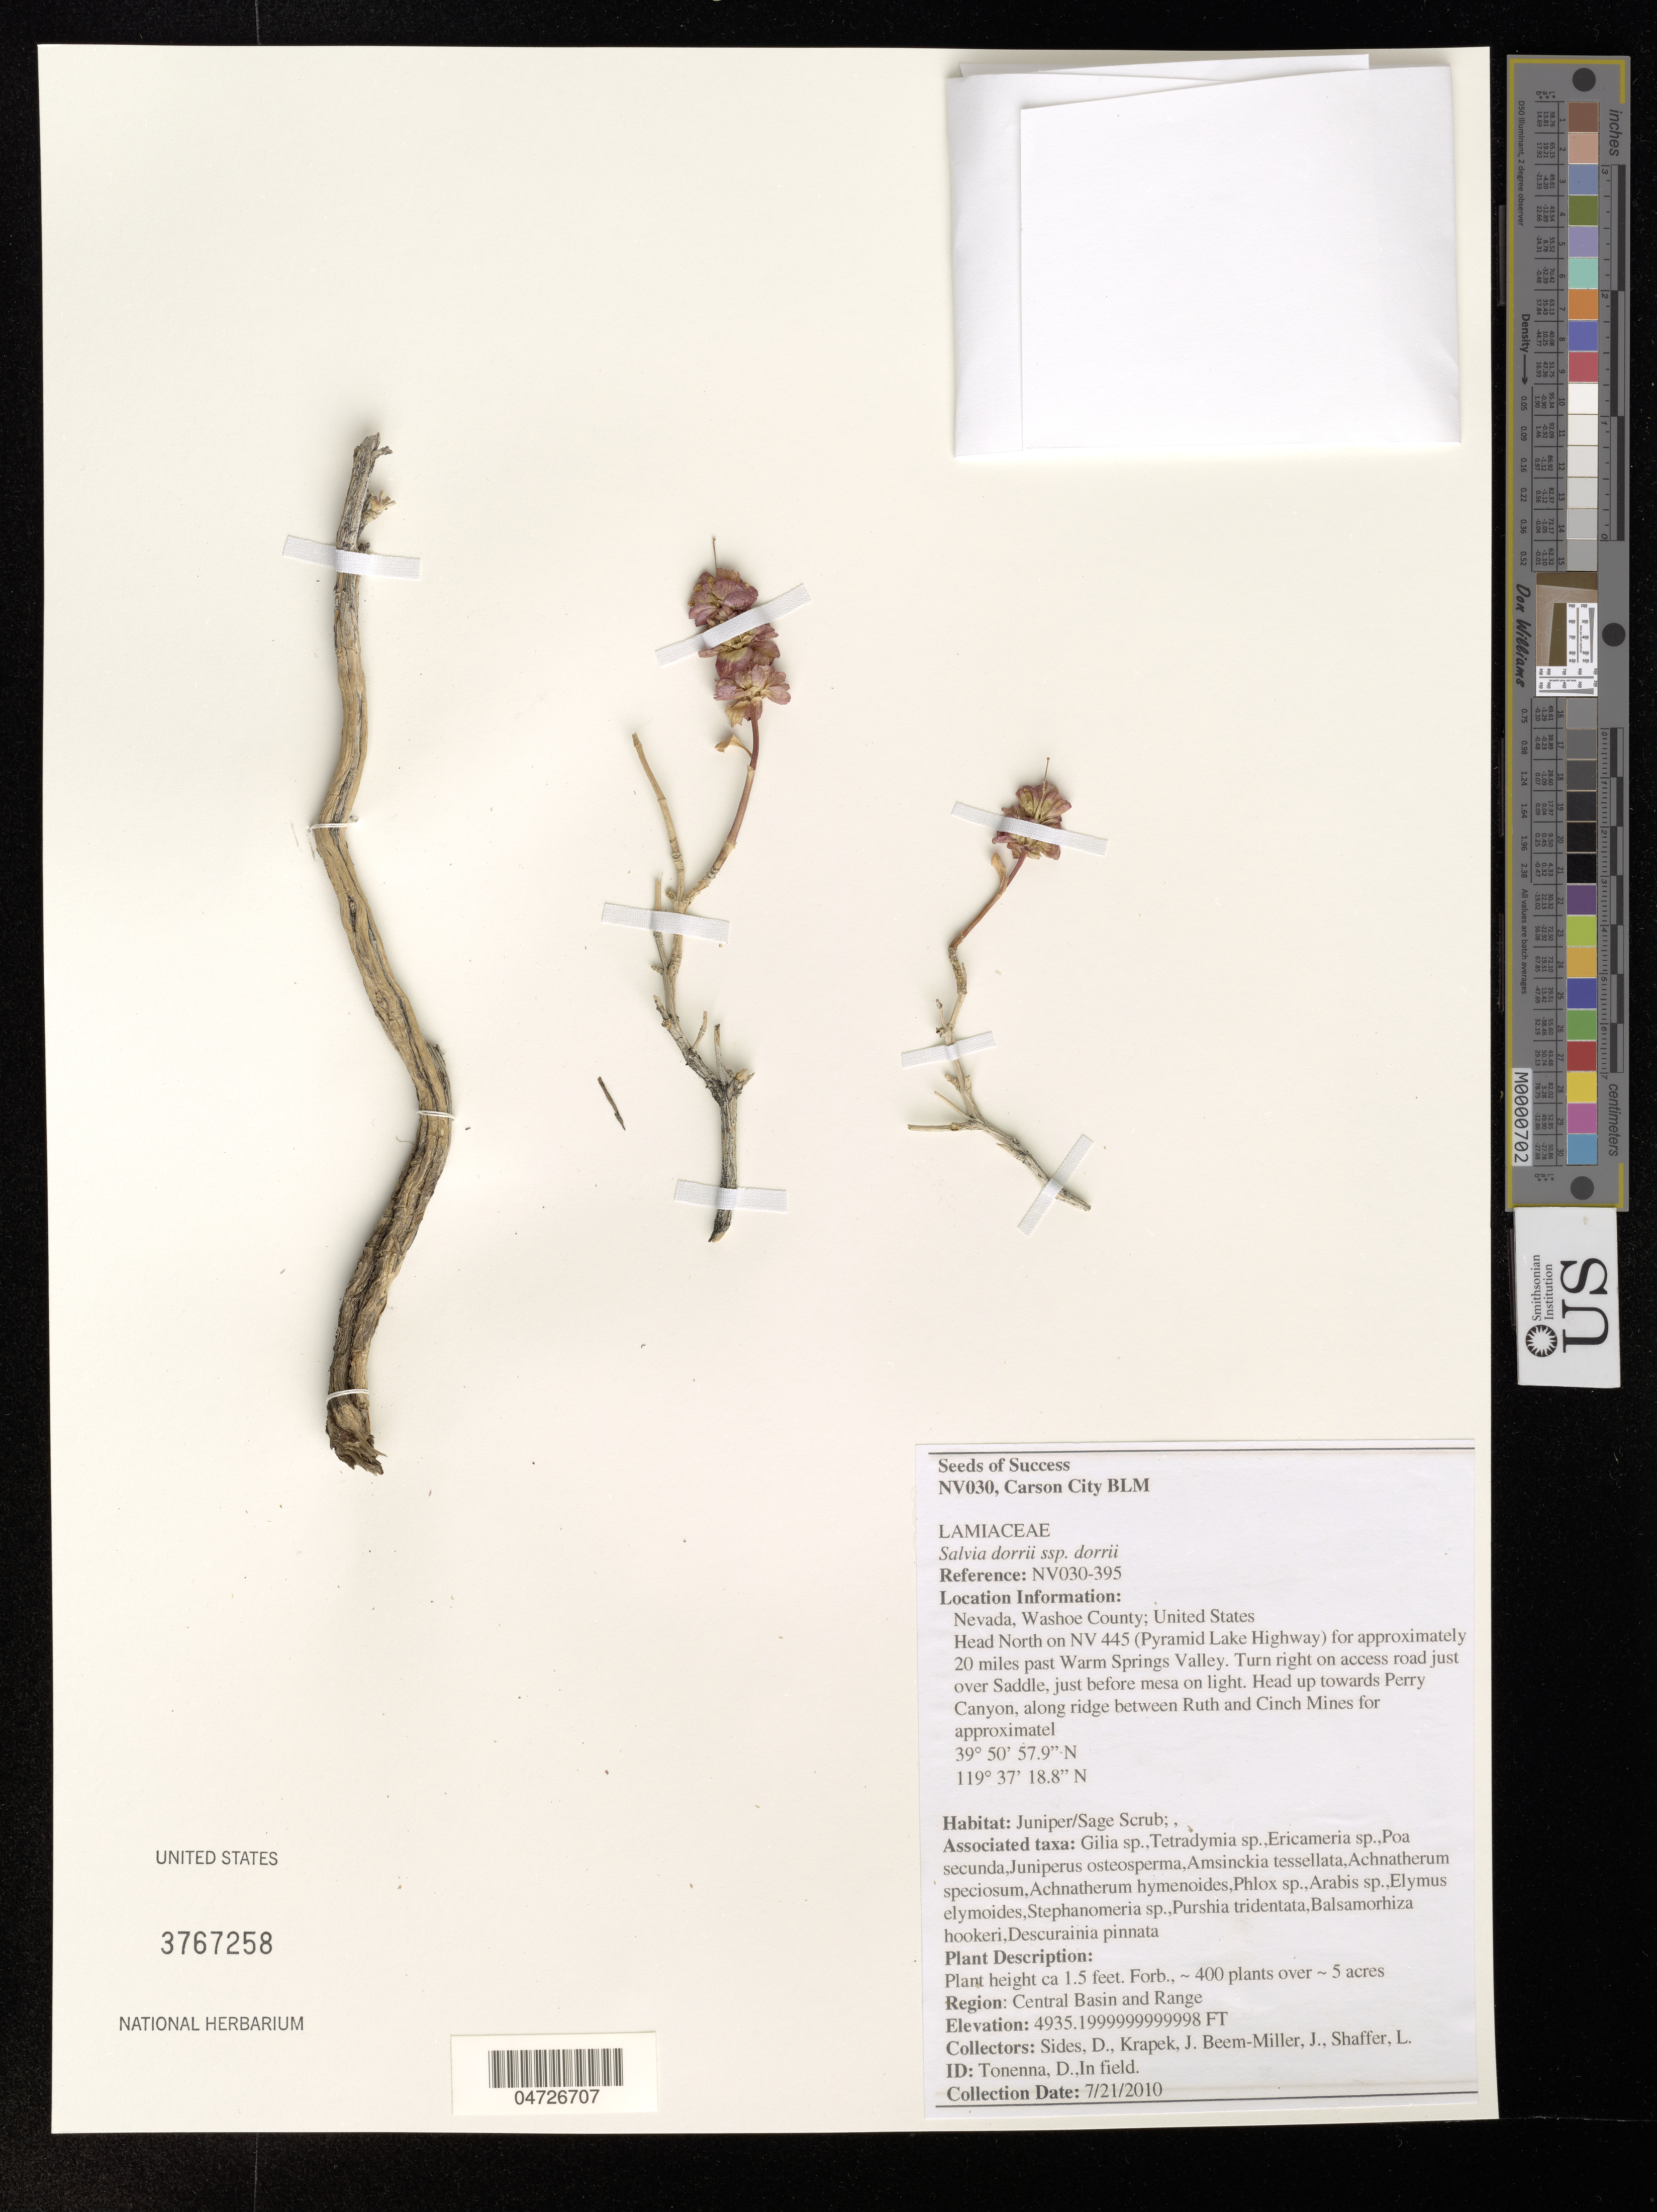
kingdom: Plantae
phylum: Tracheophyta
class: Magnoliopsida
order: Lamiales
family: Lamiaceae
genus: Salvia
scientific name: Salvia dorrii subsp. dorrii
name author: (Kellogg) Abrams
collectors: D. Sides, J. Krapek, J. Beem-Miller & L. Shaffer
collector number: NV030-395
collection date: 2010-07-21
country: United States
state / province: Nevada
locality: Washoe County. Head North on NV 445 (Pyramid Lake Highway) for approximately 20 miles past Warm Springs Valley. Turn right on access road just over Saddle, just before mesa on light. Head up towards Perry Canyon, along ridge between Ruth and Cinch Mines for approximatel.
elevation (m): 1504.2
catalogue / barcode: US 3767258